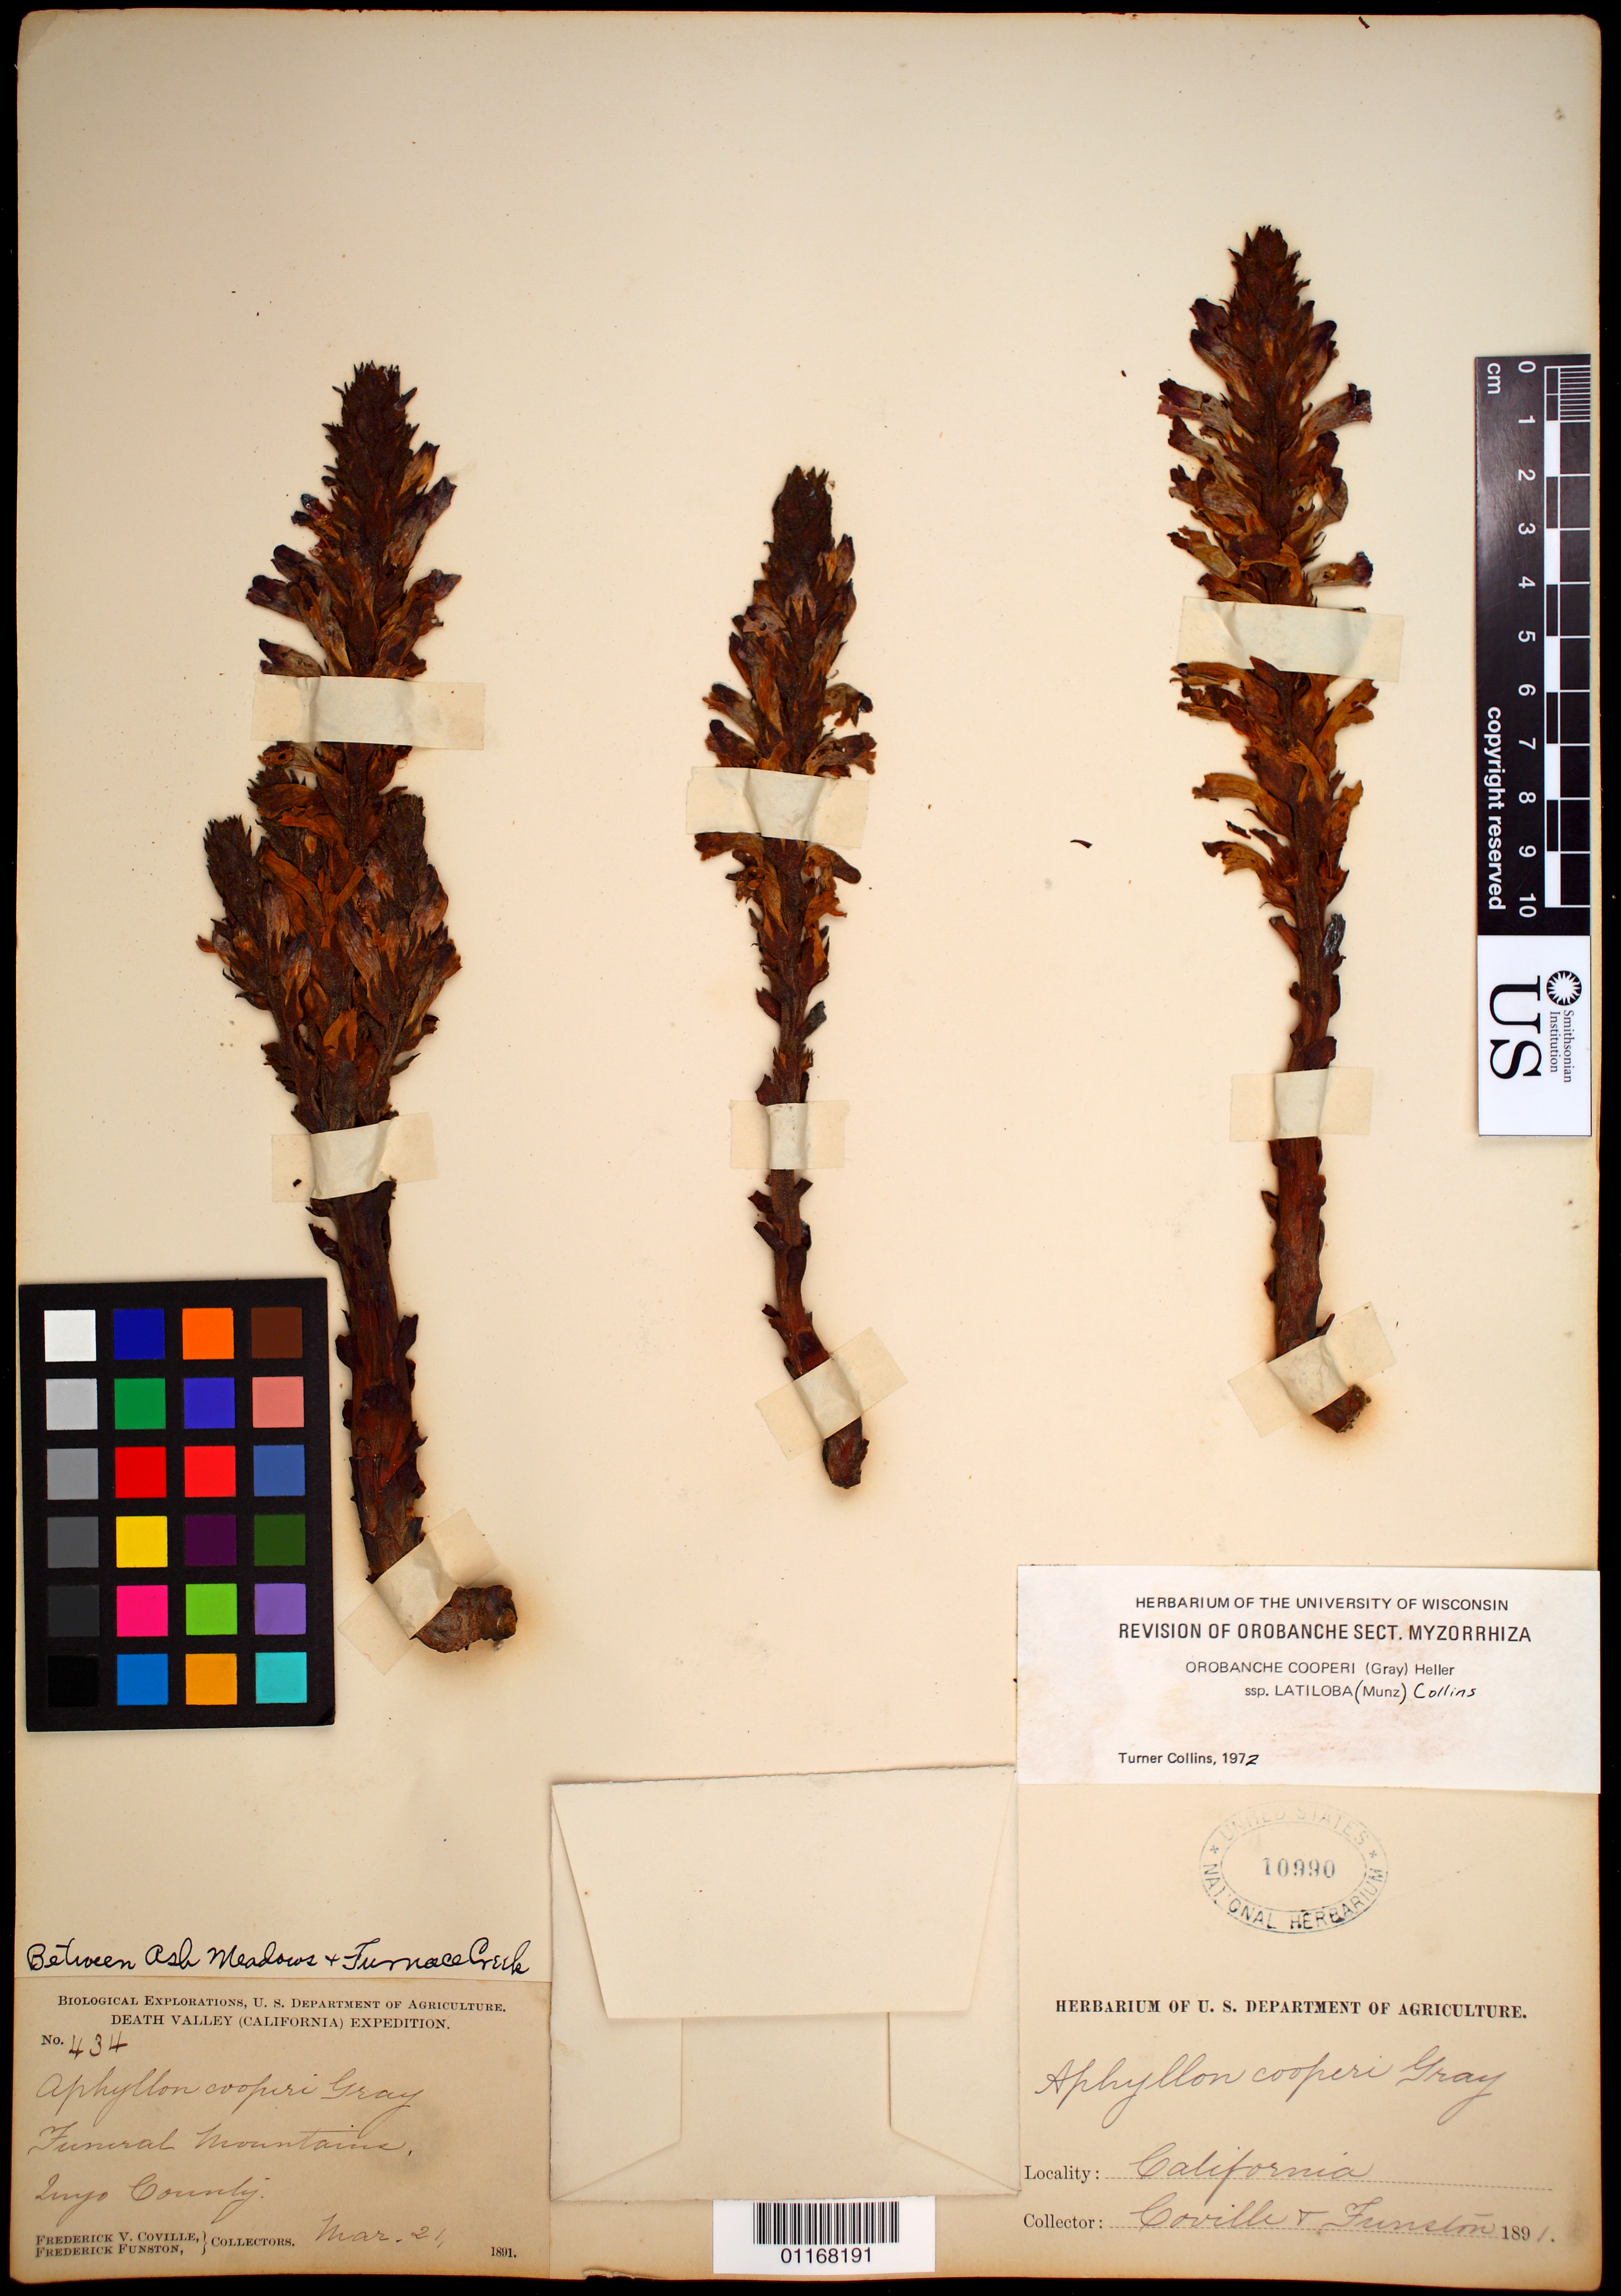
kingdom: Plantae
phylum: Tracheophyta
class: Magnoliopsida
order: Lamiales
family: Orobanchaceae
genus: Orobanche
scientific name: Orobanche cooperi subsp. latiloba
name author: (Munz) L.T. Collins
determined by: Collins, [Lawrence] Turner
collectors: F. V. Coville & F. Funston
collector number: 434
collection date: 1891-03-21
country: United States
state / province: California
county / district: Inyo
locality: Funeral Mountains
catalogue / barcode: US 10990